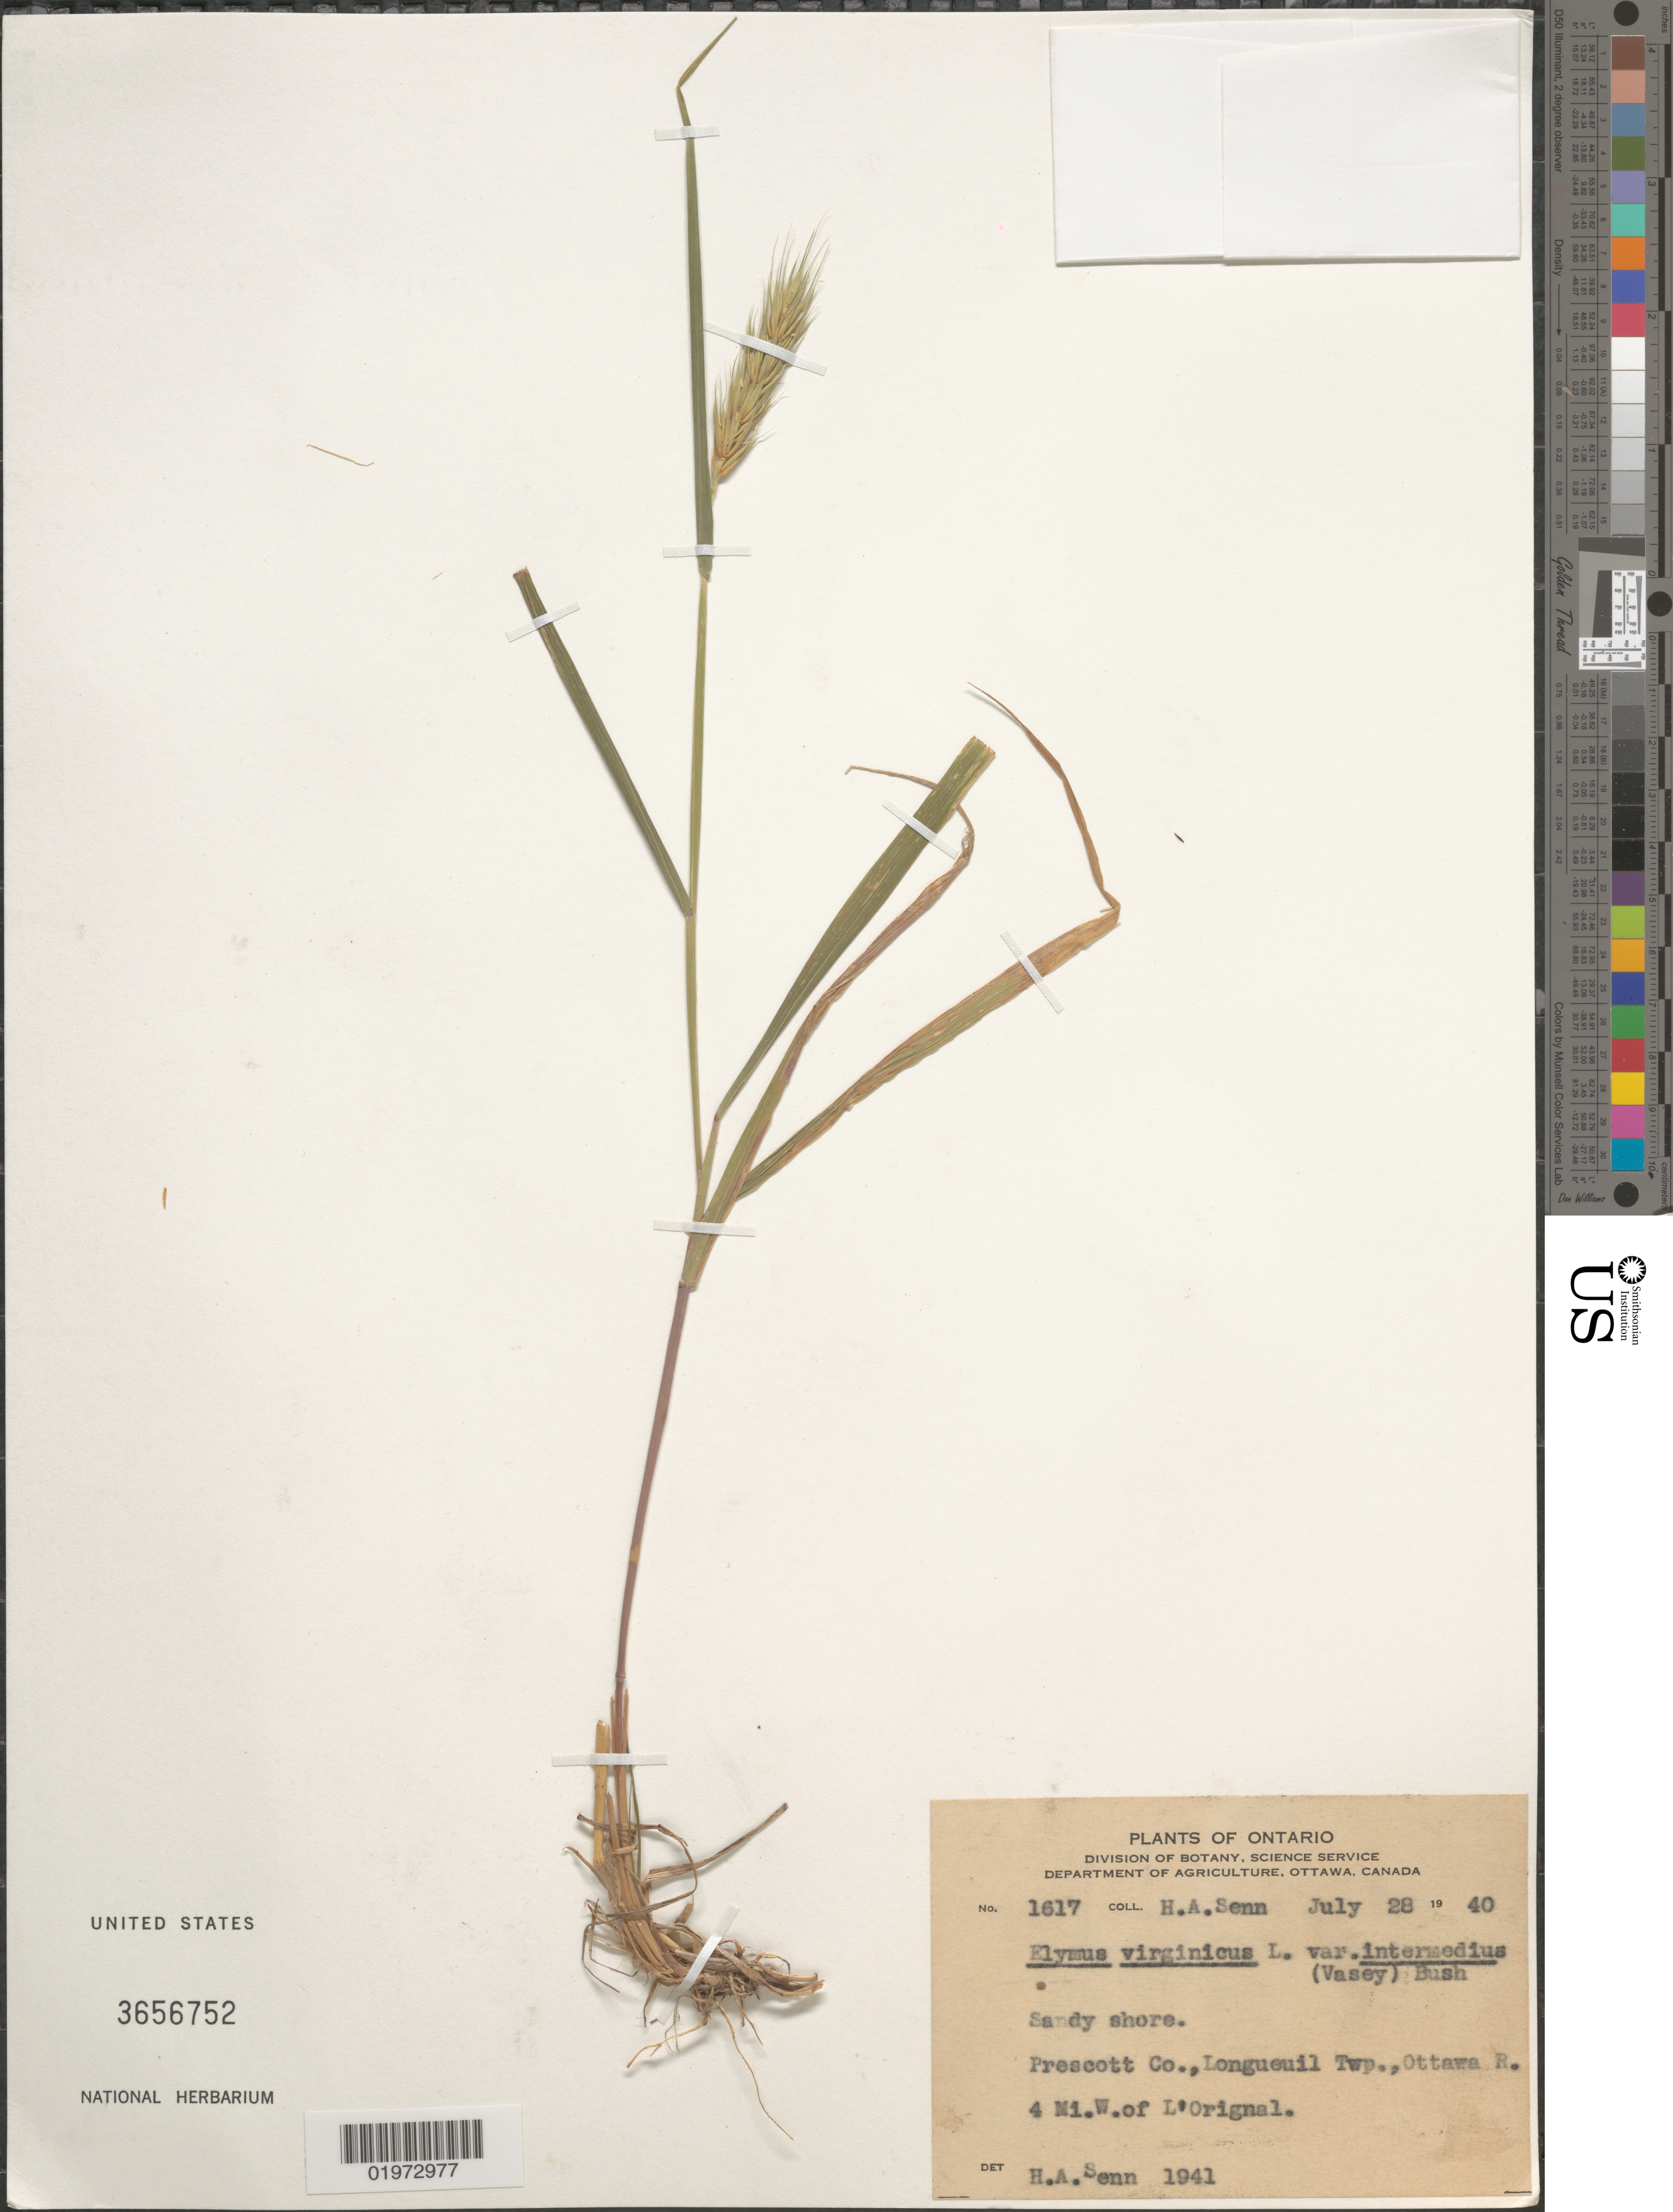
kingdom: Plantae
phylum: Tracheophyta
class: Liliopsida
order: Poales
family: Poaceae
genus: Elymus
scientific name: Elymus virginicus var. intermedius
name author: L.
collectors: H. Senn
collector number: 1617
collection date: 1940-07-28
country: Canada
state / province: Ontario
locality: Prescott Co., Longueuil Twp., Ottawa R. 4 Mi. W. of L'Orignal.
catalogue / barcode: US 3656752